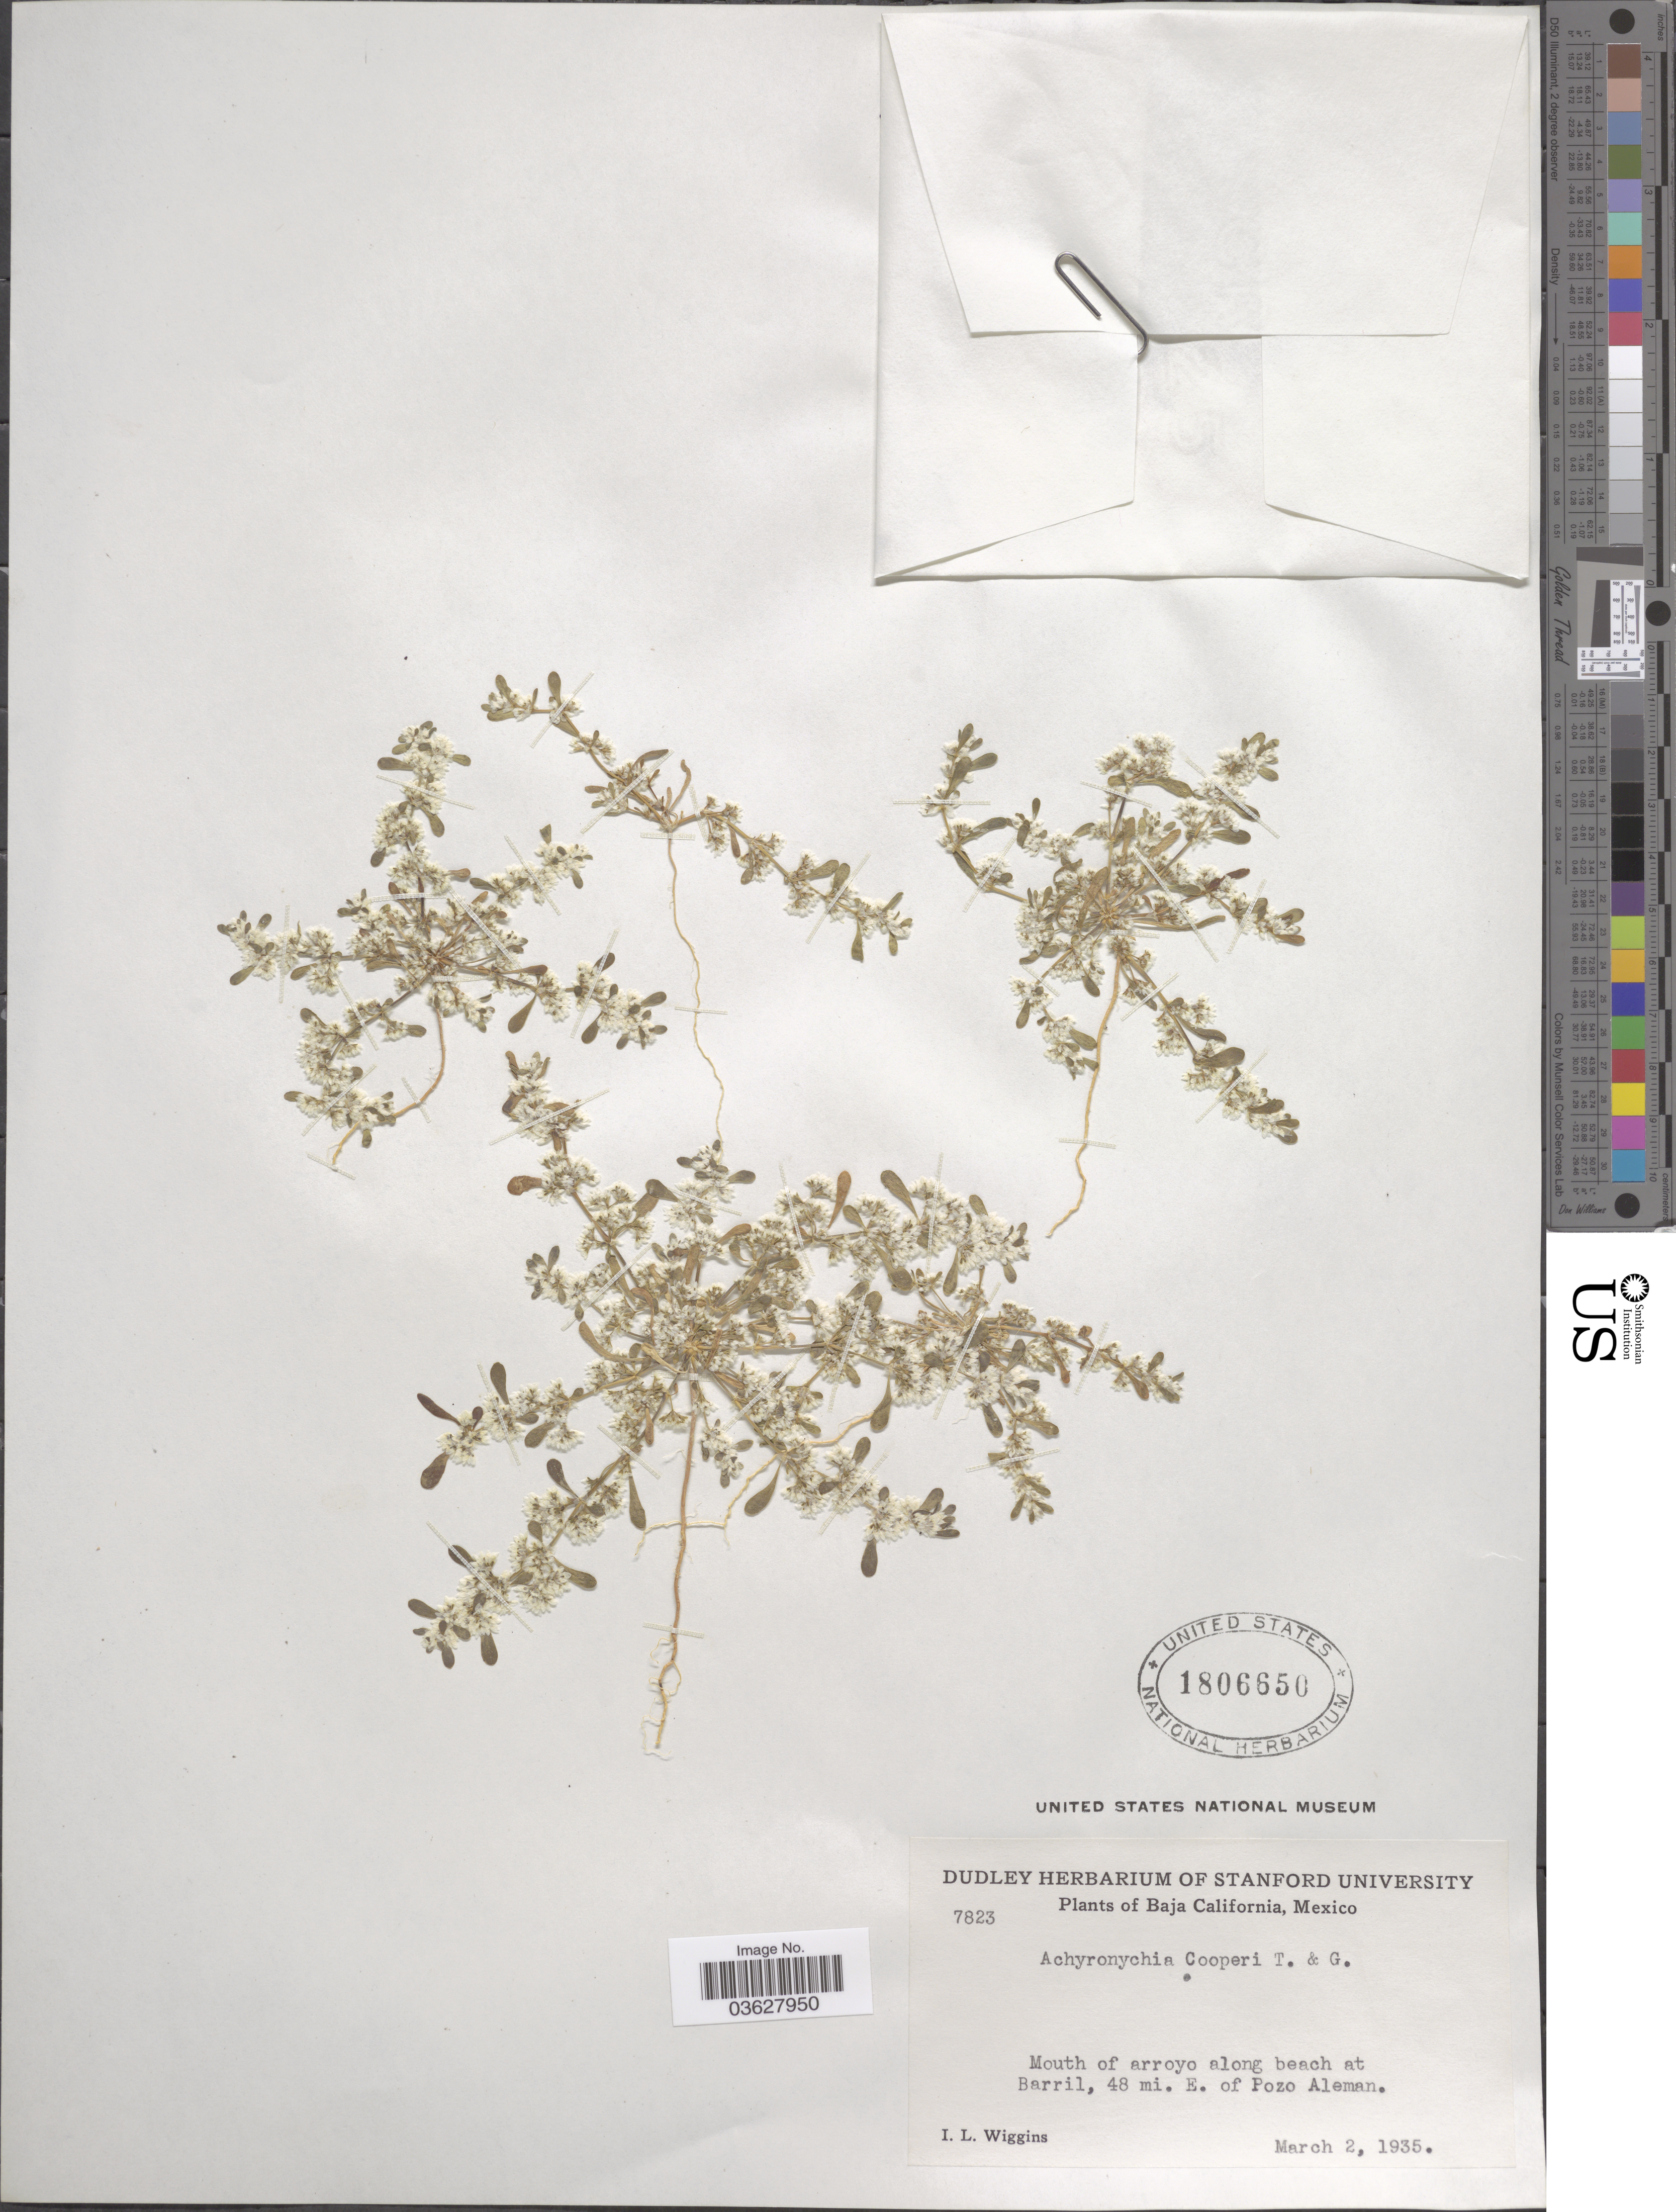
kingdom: Plantae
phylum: Tracheophyta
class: Magnoliopsida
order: Caryophyllales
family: Caryophyllaceae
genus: Achyronychia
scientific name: Achyronychia cooperi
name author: A. Gray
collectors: I. L. Wiggins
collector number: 7823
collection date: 1935-03-02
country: Mexico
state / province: Baja California Norte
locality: Mouth of arroyo along beach at Barril, 48 mi. E. of Pozo Aleman.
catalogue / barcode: US 1806650